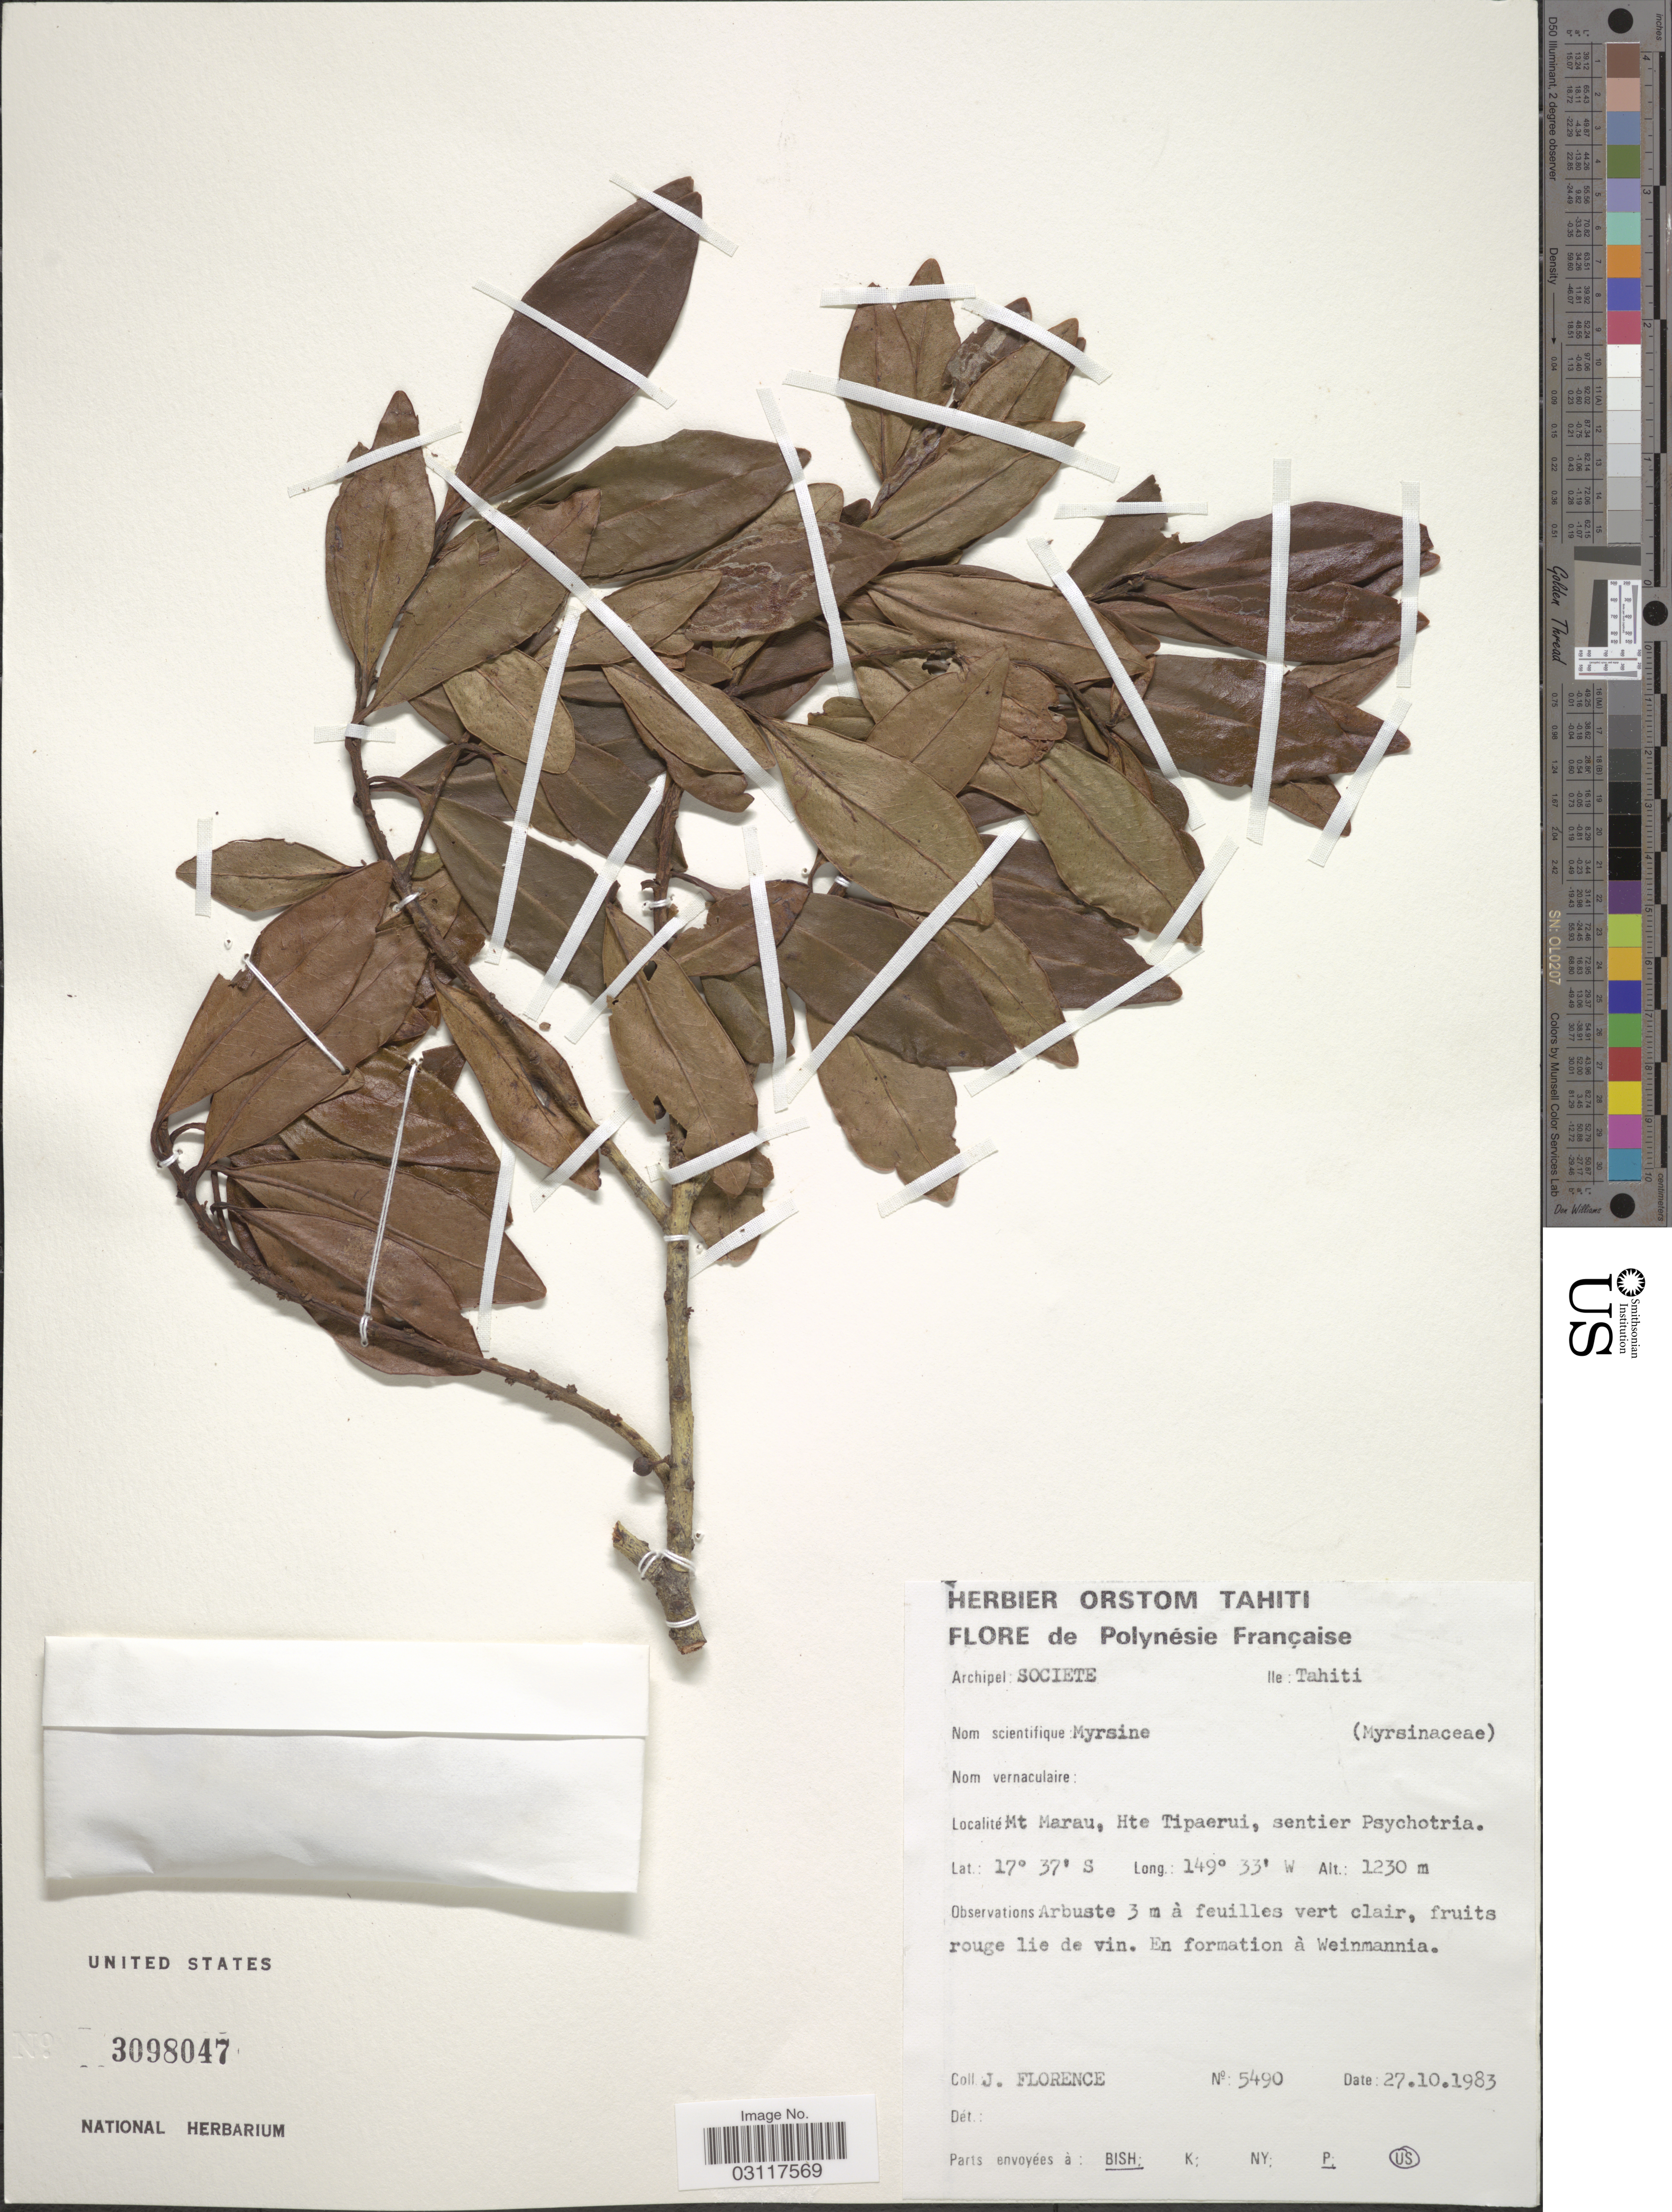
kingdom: Plantae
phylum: Tracheophyta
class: Magnoliopsida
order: Ericales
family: Primulaceae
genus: Myrsine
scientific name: Myrsine sp.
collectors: J. Florence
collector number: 5490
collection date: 1983-10-27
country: French Polynesia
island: Tahiti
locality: Archipel: Societe, Ile: Tahiti, Mt Marau, Hte Tipaerui, sentier Psychotria.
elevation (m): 1230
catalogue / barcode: US 3098047